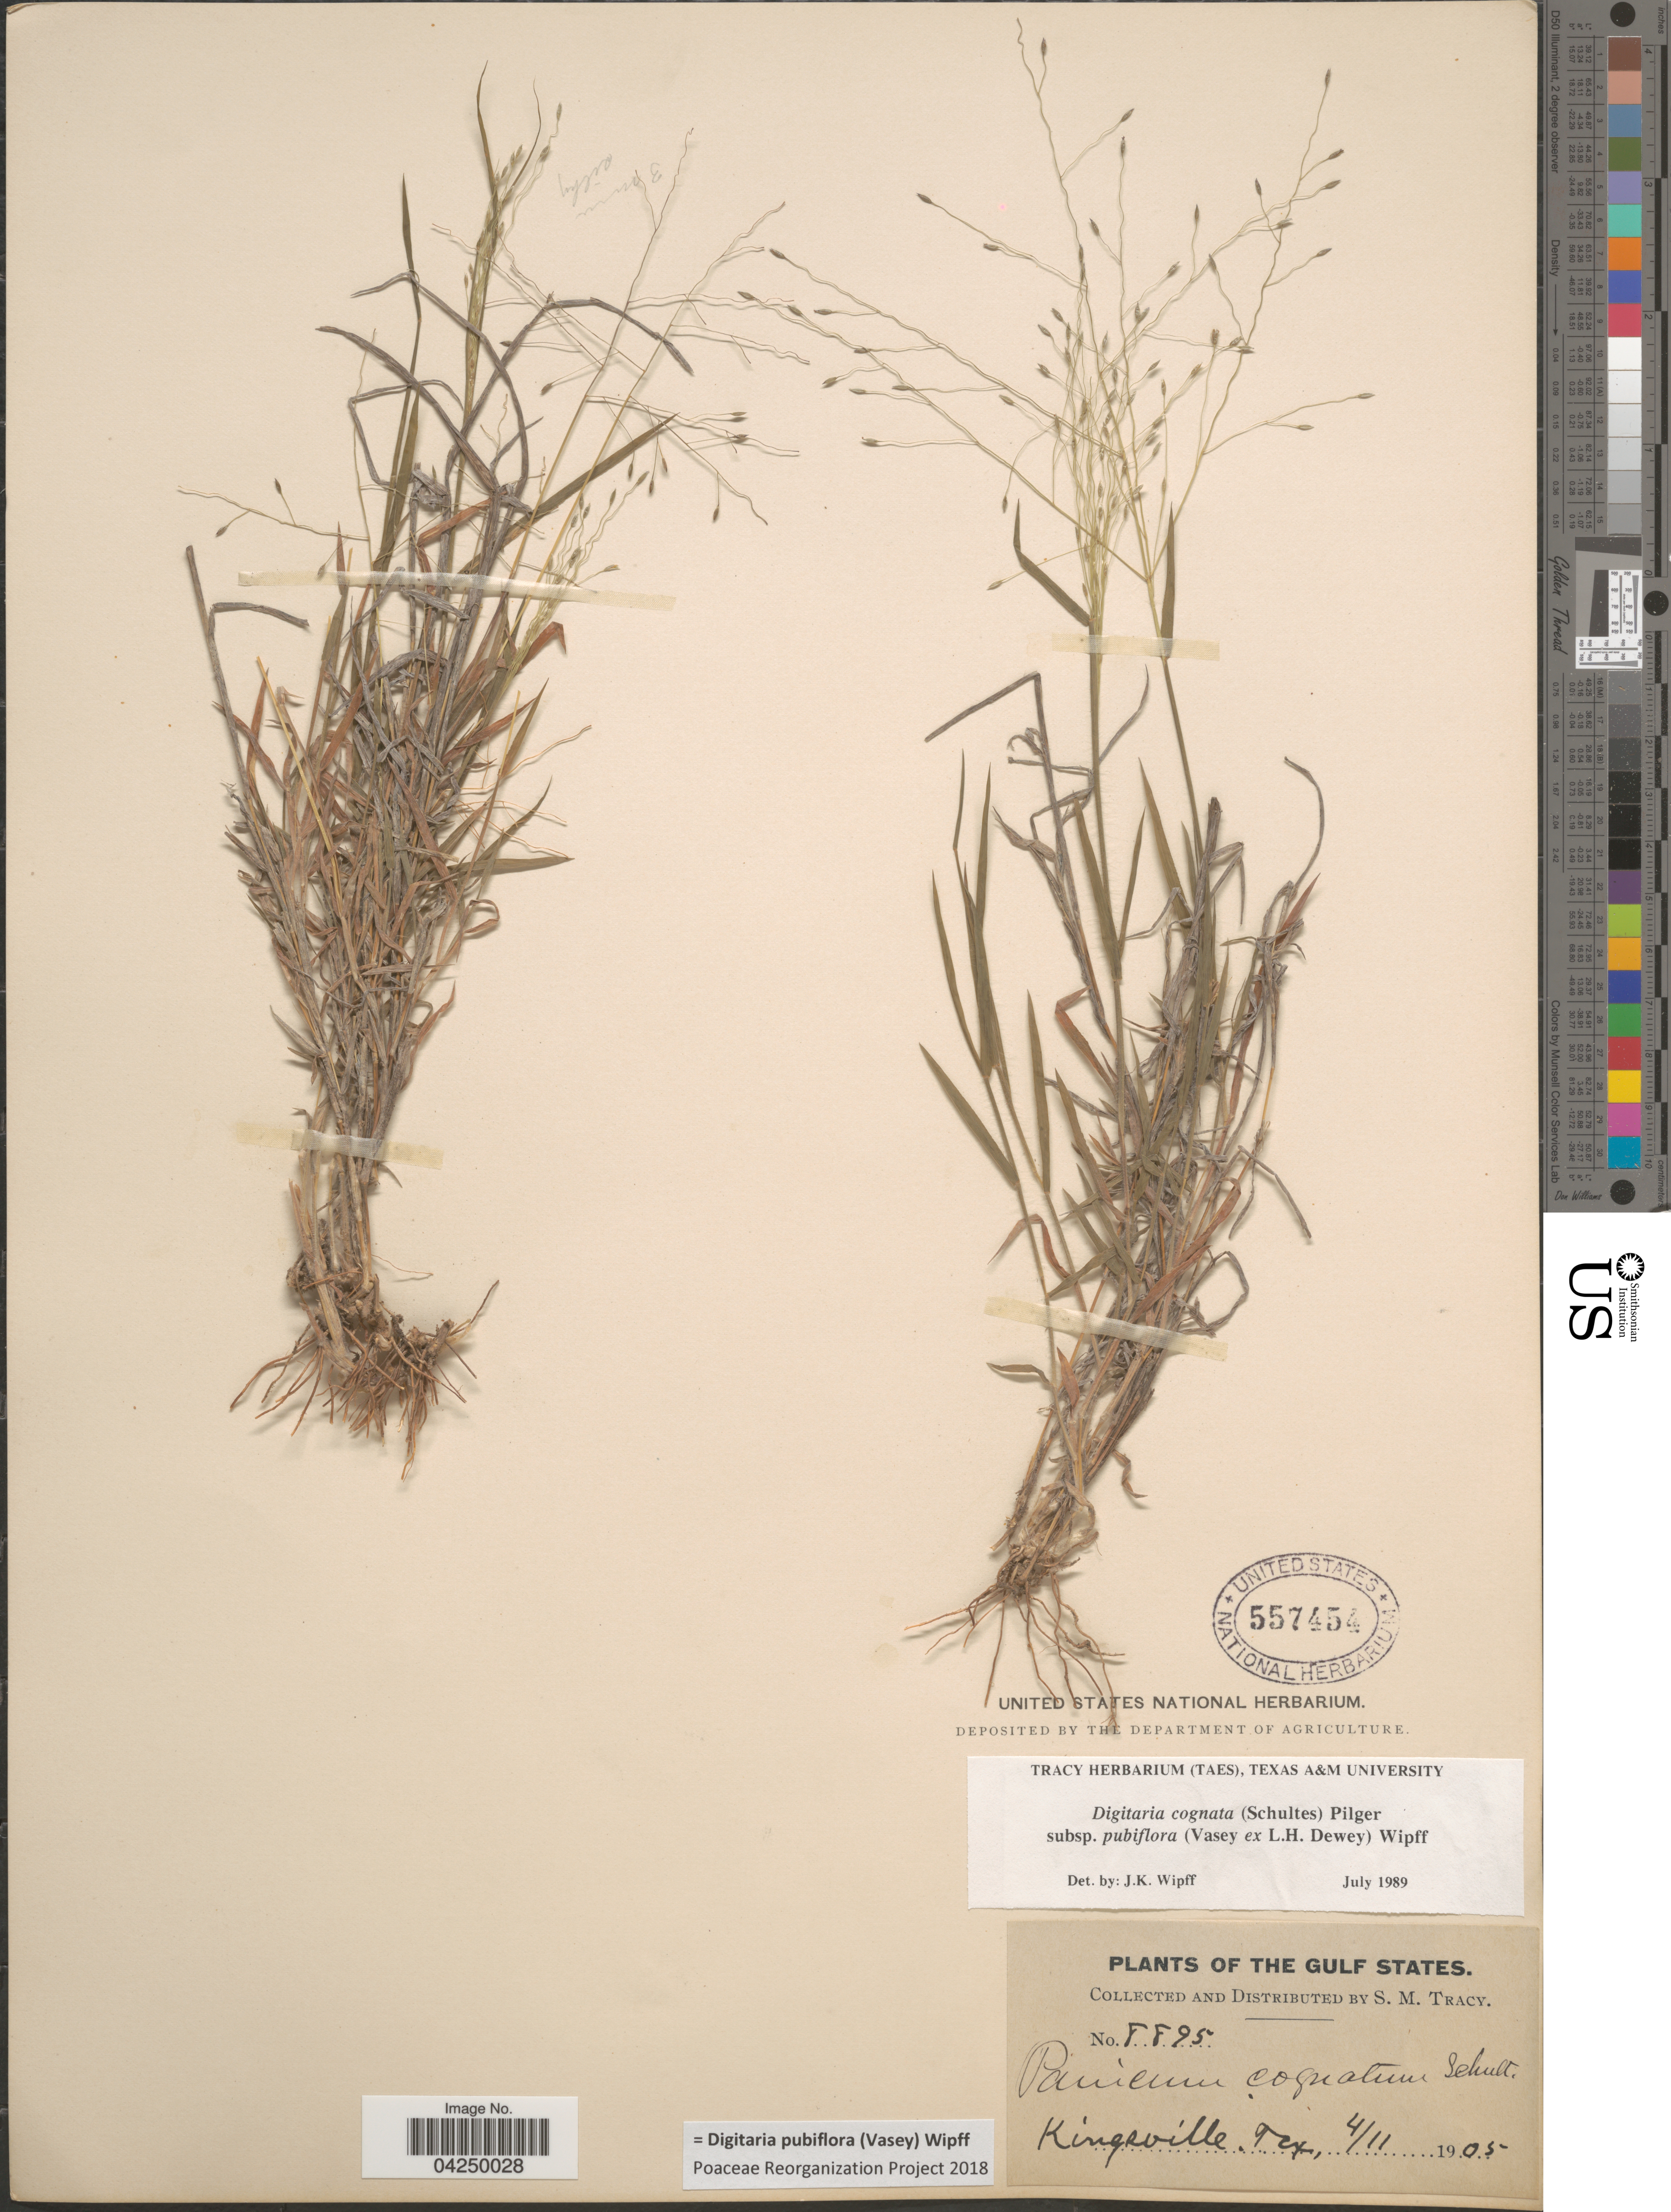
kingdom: Plantae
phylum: Tracheophyta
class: Liliopsida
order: Poales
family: Poaceae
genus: Digitaria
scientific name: Digitaria pubiflora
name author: (Vasey) Wipff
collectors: S. M. Tracy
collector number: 8895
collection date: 1905-04-11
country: United States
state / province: Texas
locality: The Gulf States. Kingsville.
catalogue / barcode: US 557454